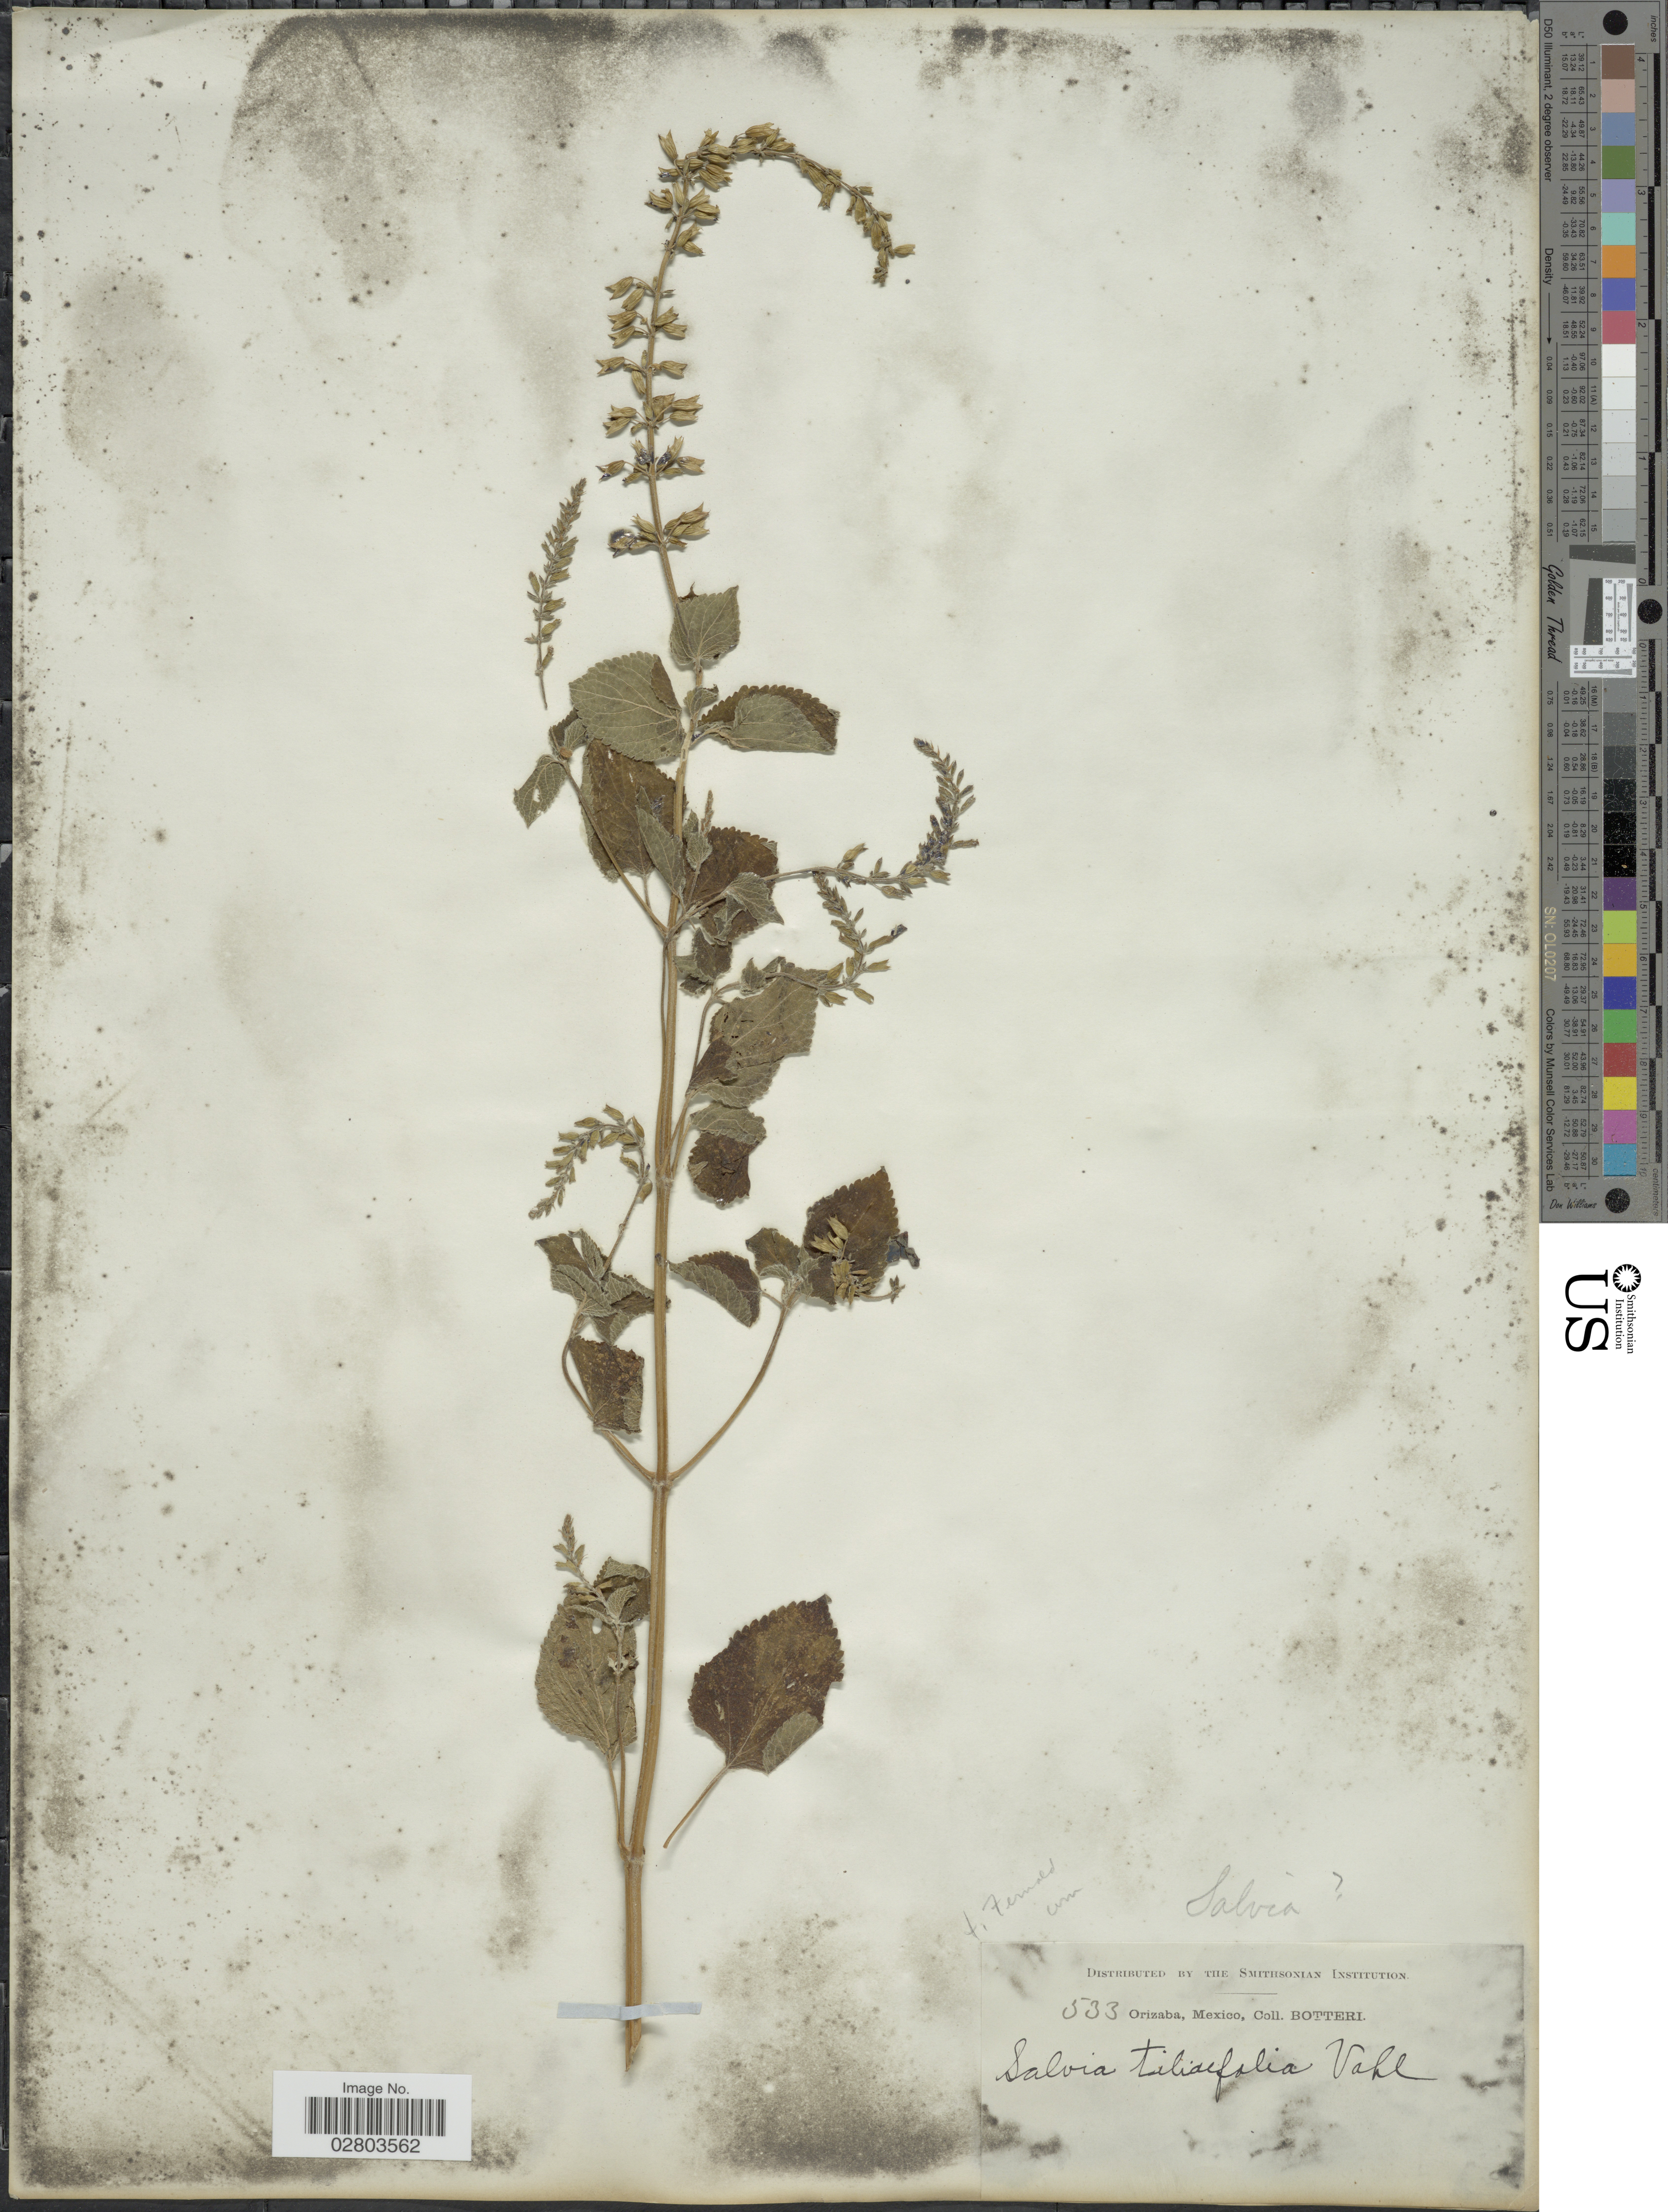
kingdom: Plantae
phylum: Tracheophyta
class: Magnoliopsida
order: Lamiales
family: Lamiaceae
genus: Salvia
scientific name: Salvia tiliifolia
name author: Vahl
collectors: -. Botteri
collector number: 533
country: Mexico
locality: Orizaba.